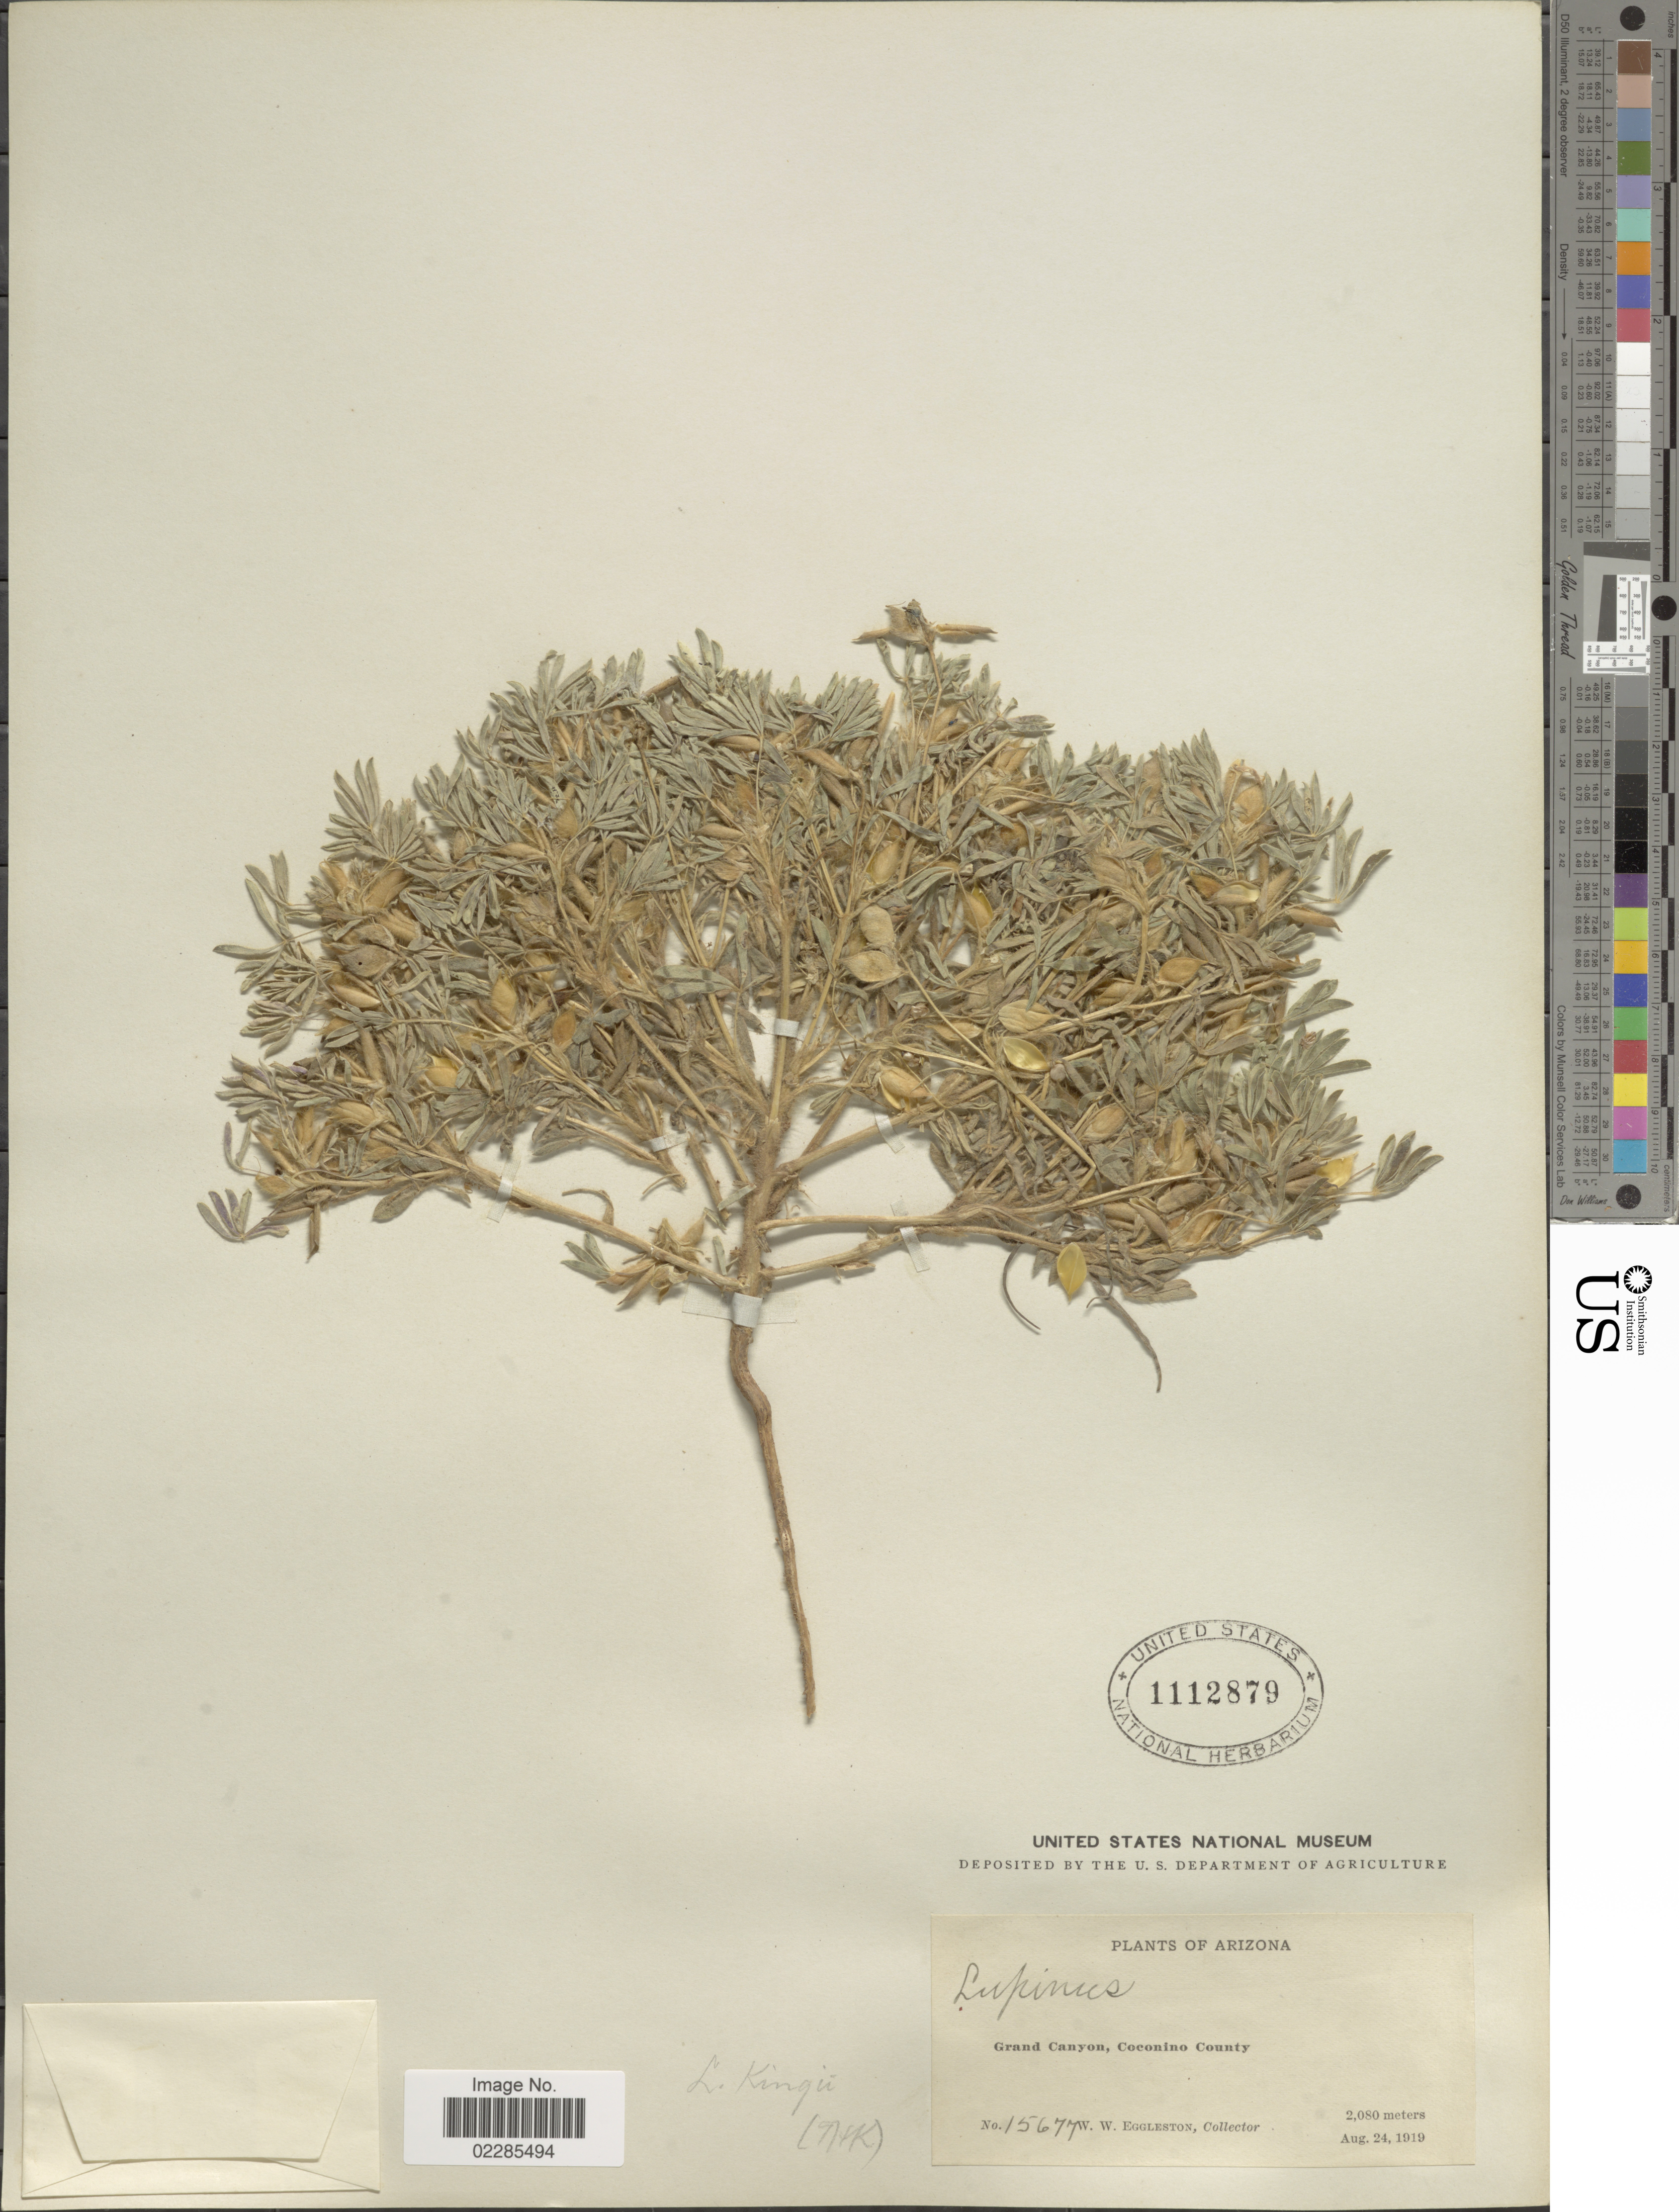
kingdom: Plantae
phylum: Tracheophyta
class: Magnoliopsida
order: Fabales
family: Fabaceae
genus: Lupinus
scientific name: Lupinus kingii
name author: S. Watson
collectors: W. W. Eggleston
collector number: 15677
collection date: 1919-08-24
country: United States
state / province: Arizona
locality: Grand Canyon, Coconino County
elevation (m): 2080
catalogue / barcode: US 1112879